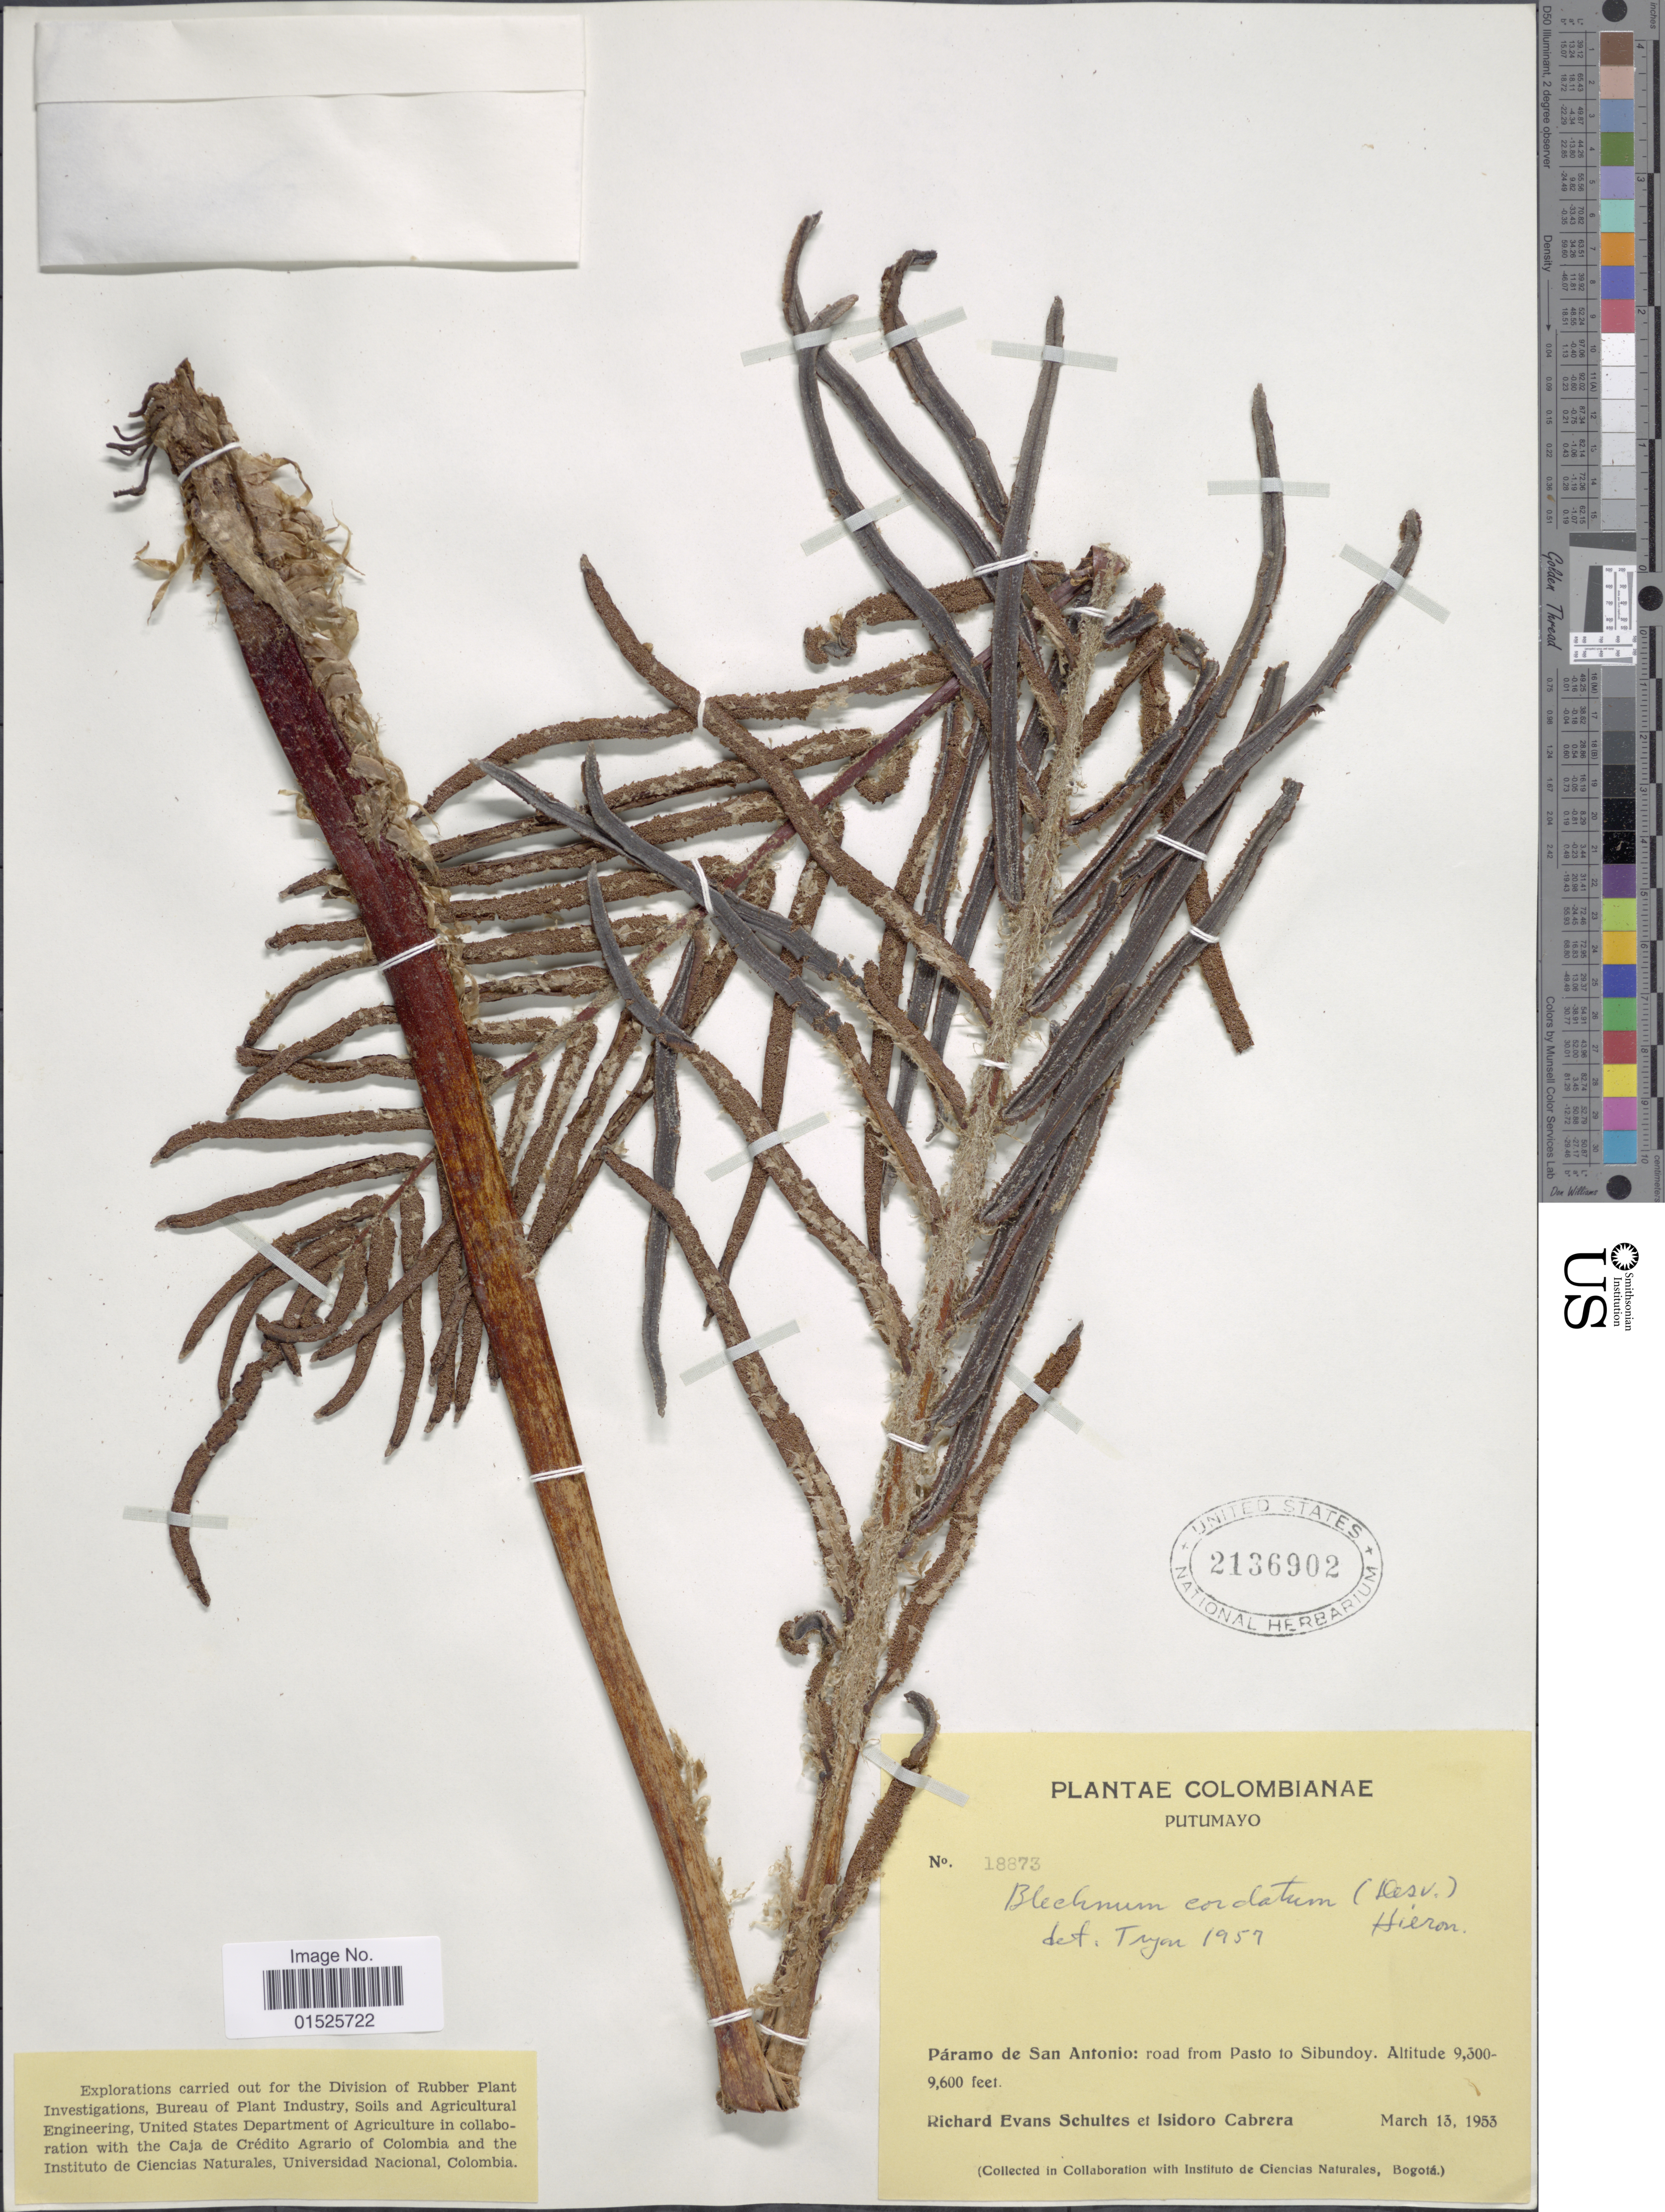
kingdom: Plantae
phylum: Tracheophyta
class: Polypodiopsida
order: Polypodiales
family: Blechnaceae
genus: Blechnum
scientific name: Blechnum cordatum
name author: (Desv.) Hieron.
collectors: R. E. Schultes & I. Cabrera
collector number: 18873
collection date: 1953-03-13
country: Colombia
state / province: Putumayo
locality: Páramo de San Antonio: road from Pasto to Sibundoy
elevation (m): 2835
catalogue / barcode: US 2136902